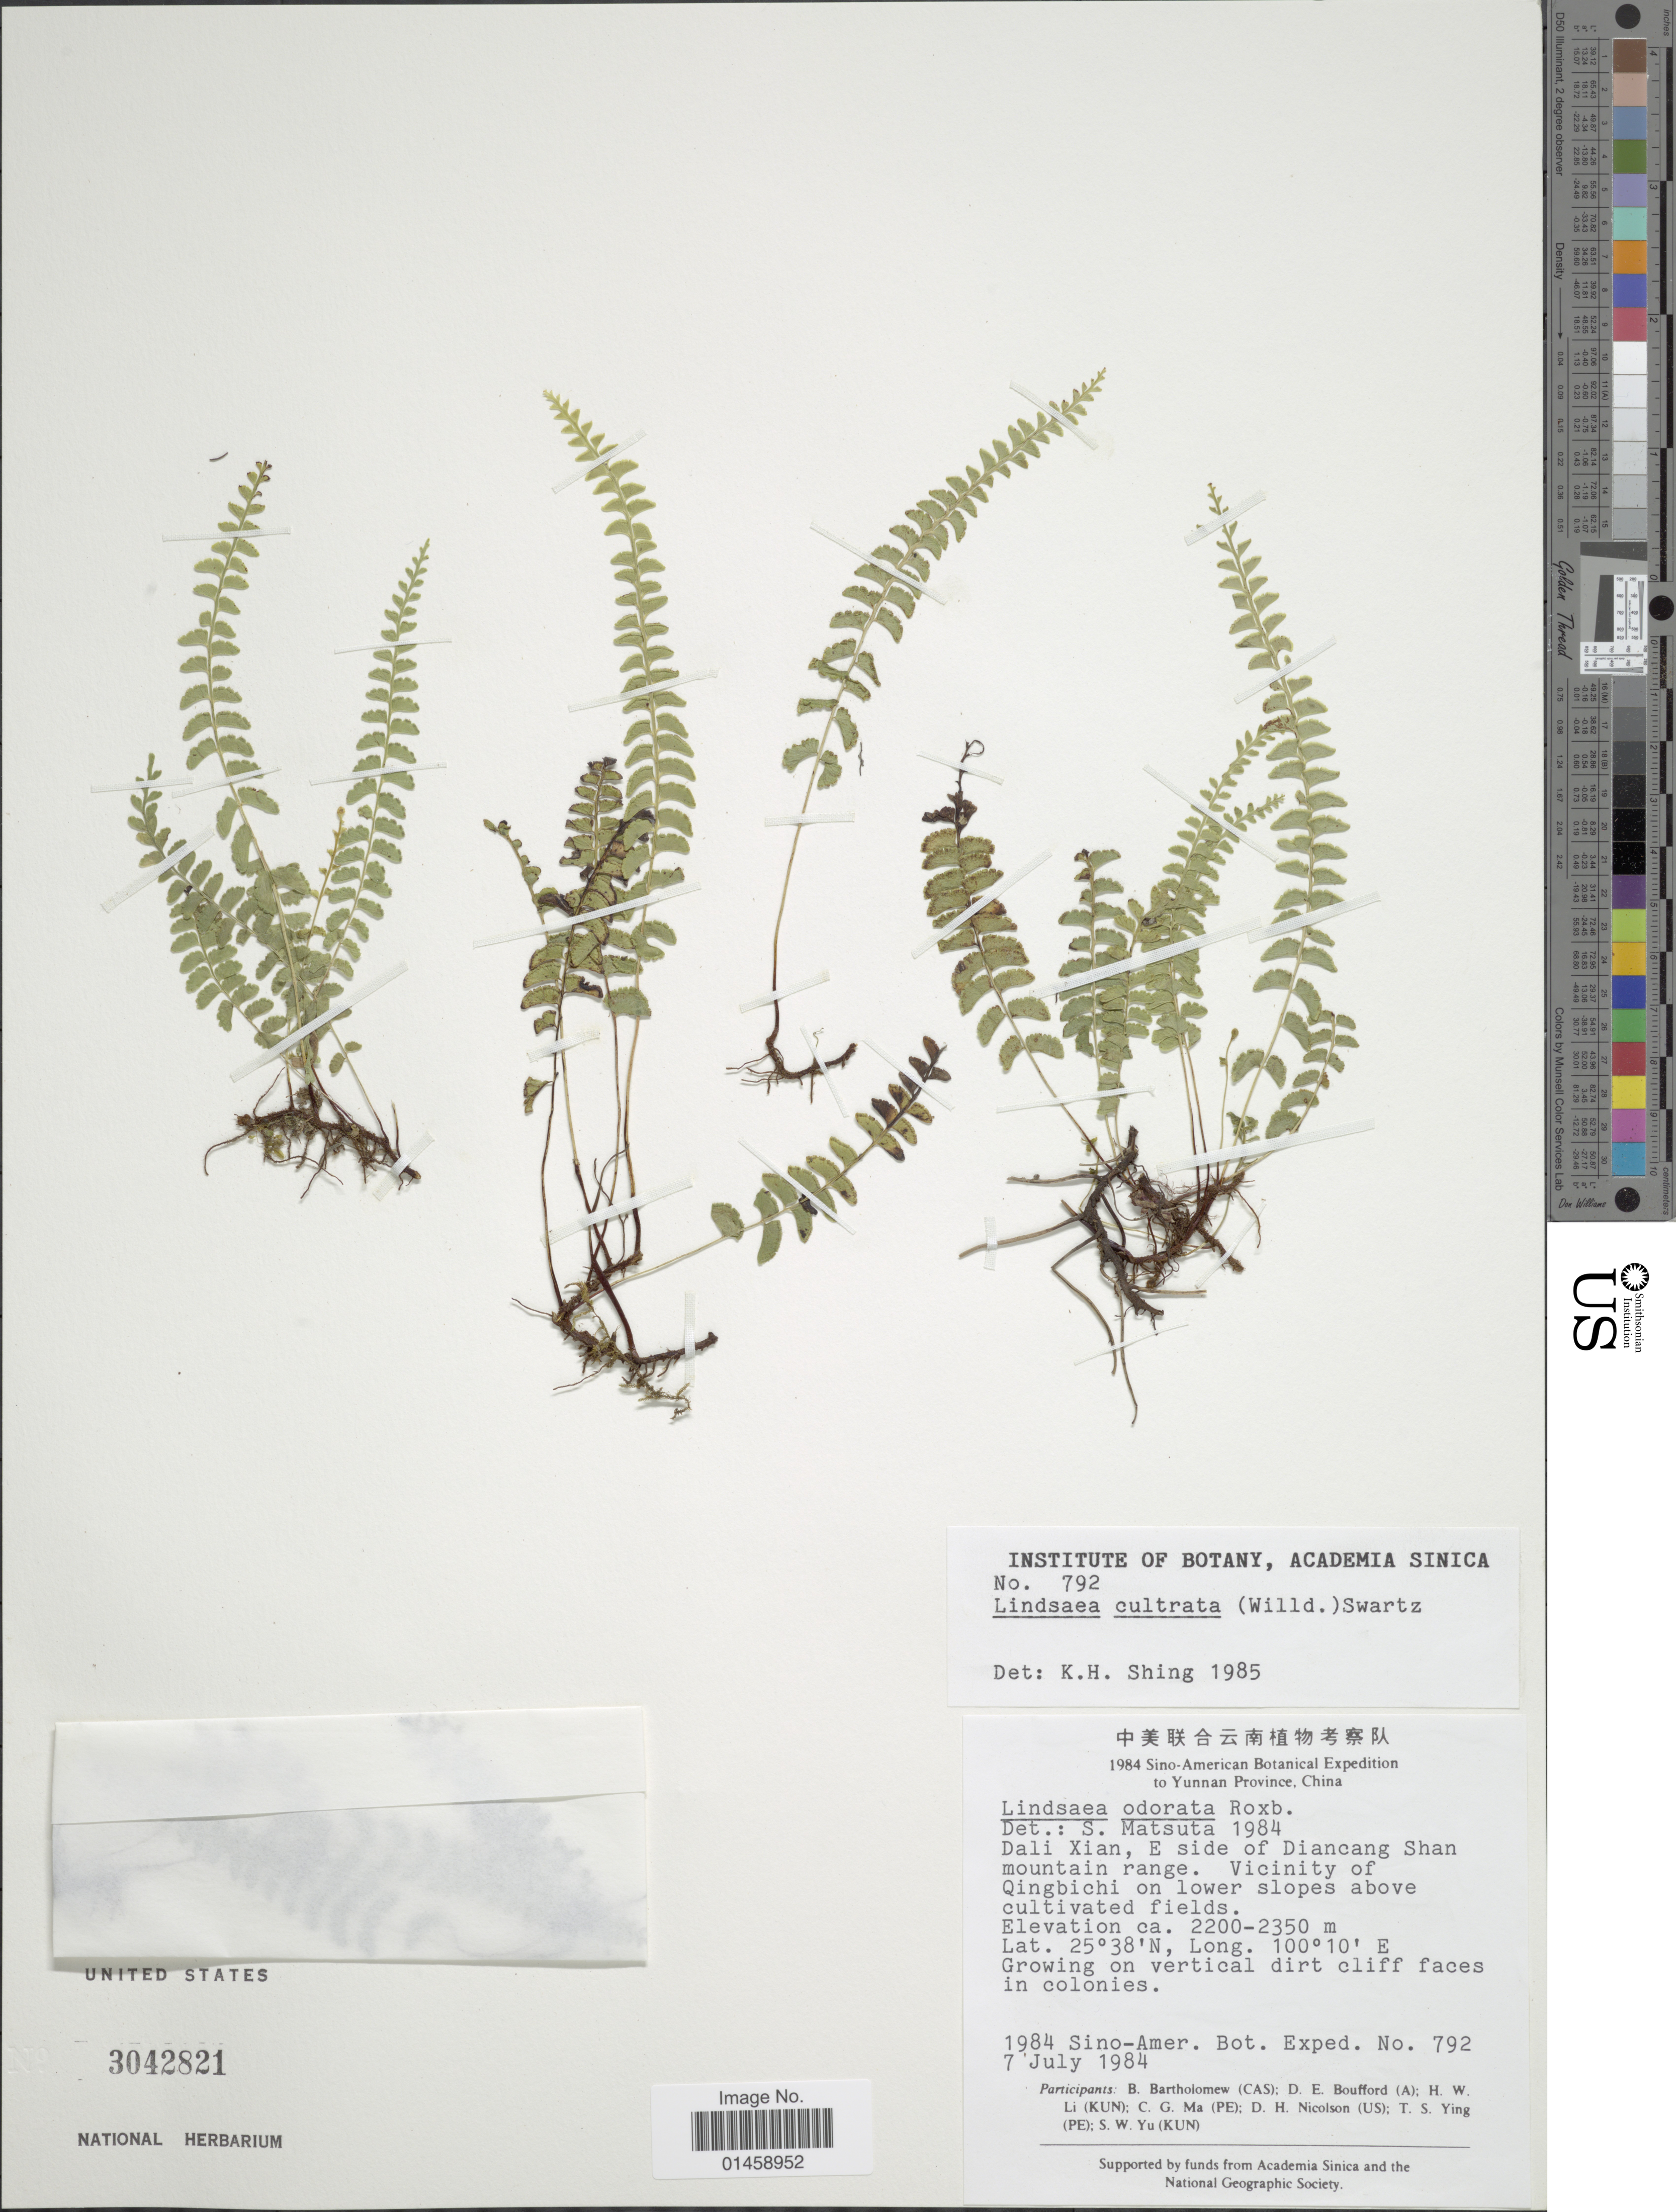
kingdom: Plantae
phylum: Tracheophyta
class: Polypodiopsida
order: Polypodiales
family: Lindsaeaceae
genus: Lindsaea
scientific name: Lindsaea cultrata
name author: (Willd.) Sw.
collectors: Sino-Amer. Bot. Exped. 1984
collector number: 792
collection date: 1984-07-07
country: China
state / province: Yunnan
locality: Dali Xian, E side of Diancang Shan mountain range. Vicinity of Qingbichi on lower slopes above cultivated fields.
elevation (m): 2200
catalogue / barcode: US 3042821